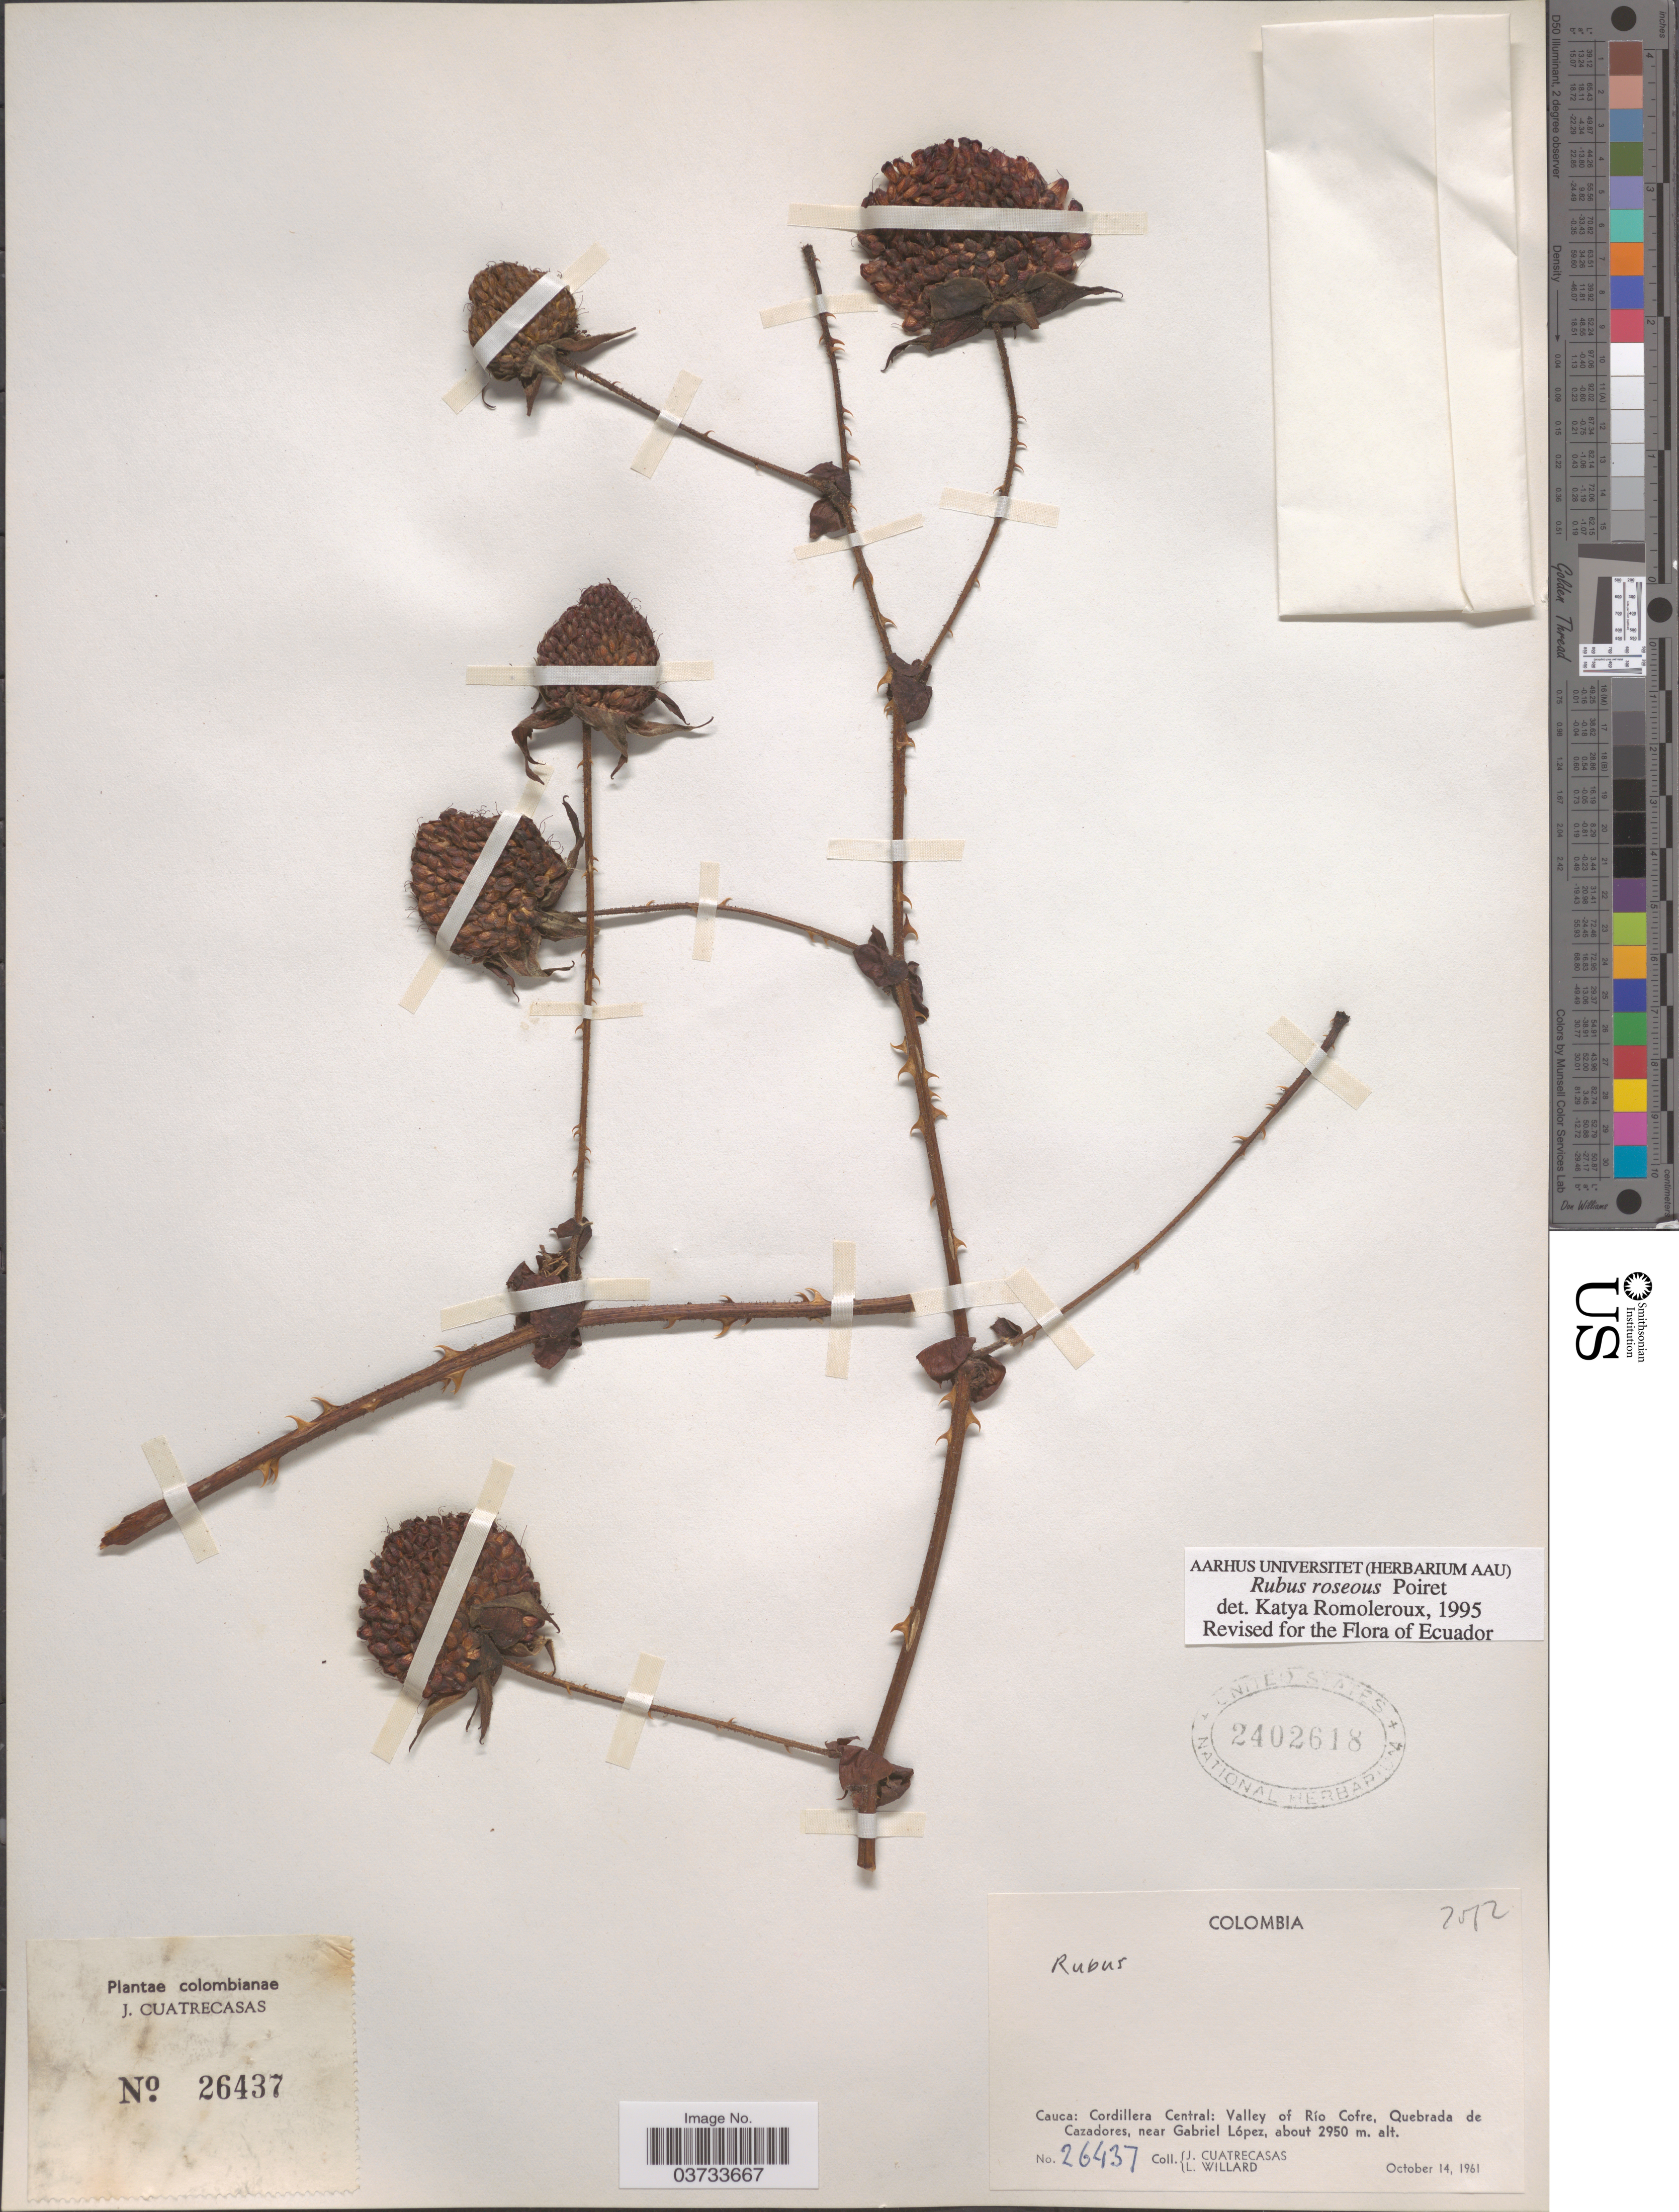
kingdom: Plantae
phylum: Tracheophyta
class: Magnoliopsida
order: Rosales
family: Rosaceae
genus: Rubus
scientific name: Rubus roseus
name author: Poir.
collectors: J. Cuatrecasas & L. Willard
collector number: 26437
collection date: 1961-10-14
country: Colombia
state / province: Cauca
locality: Cordillera Central: Valley of Río Cofre, Quebrada de Cazadores, near Gabriel López.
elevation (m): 2950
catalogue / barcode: US 2402618